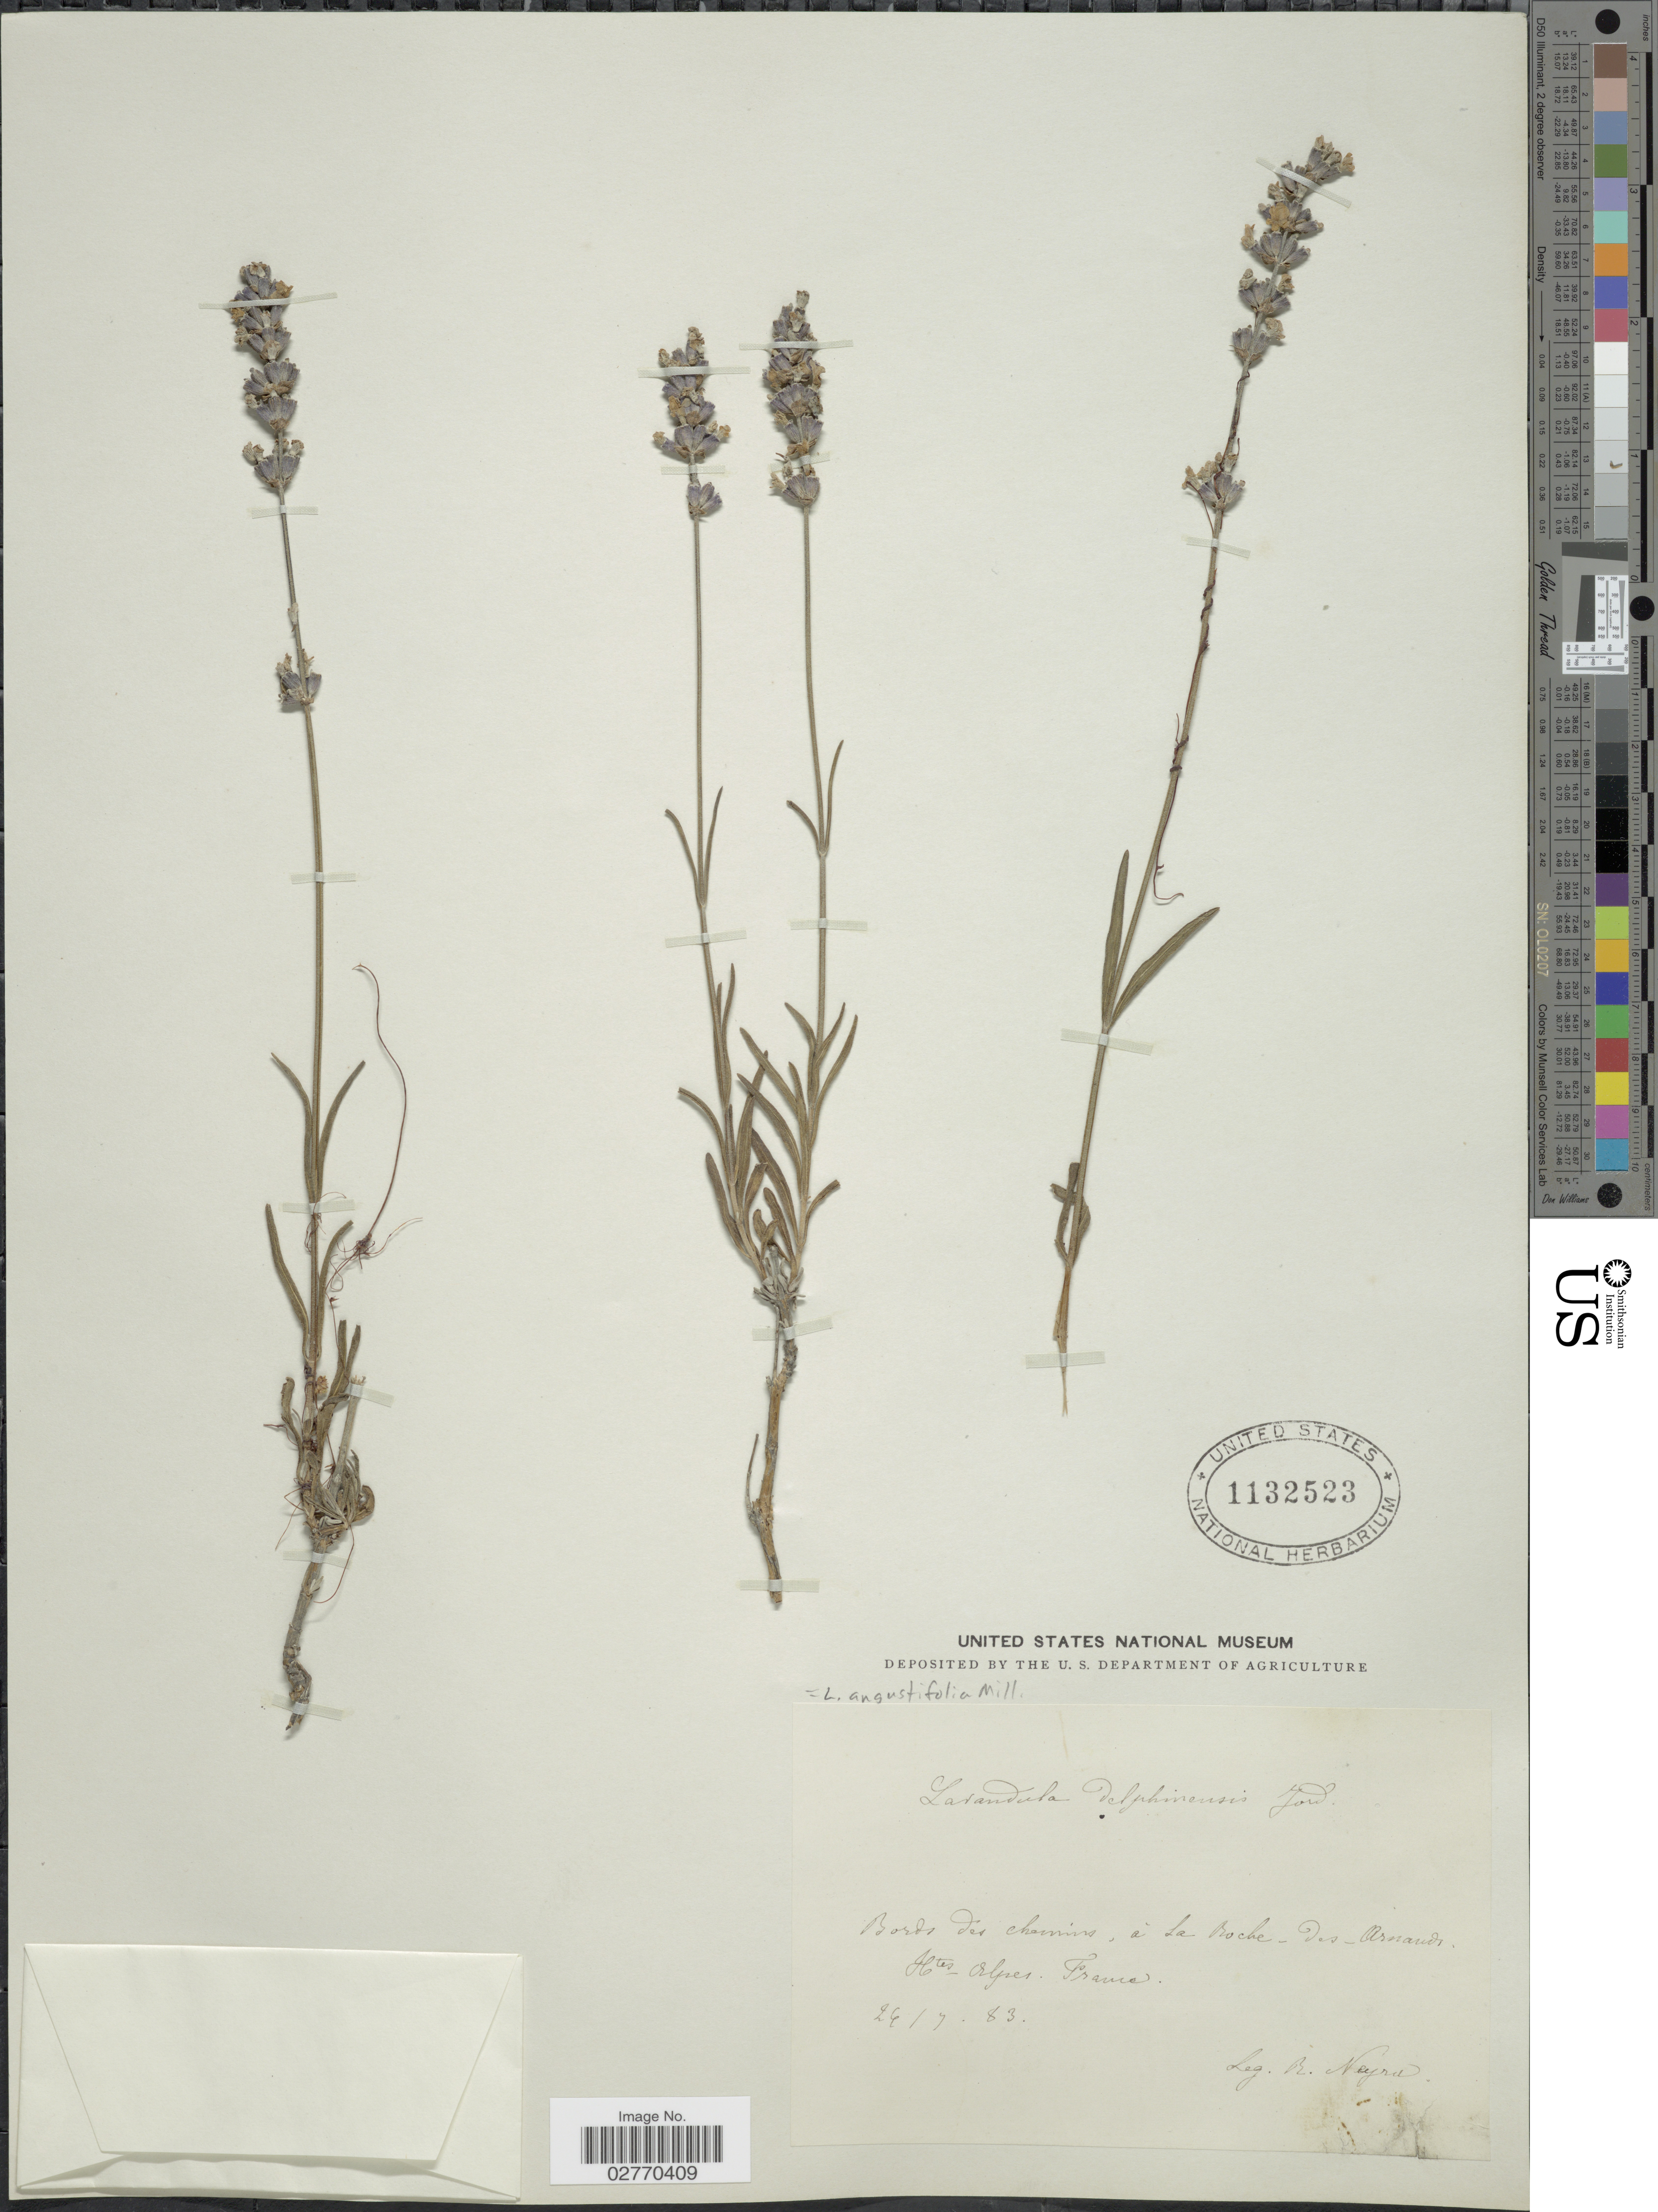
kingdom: Plantae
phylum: Tracheophyta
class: Magnoliopsida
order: Lamiales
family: Lamiaceae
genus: Lavandula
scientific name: Lavandula angustifolia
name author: Mill.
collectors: R. Neyra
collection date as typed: Transcribed d/m/y: 24/7/83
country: France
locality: Bords des chemins, á la Roche-des-Arnauds. Htes Alpes.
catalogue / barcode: US 1132523